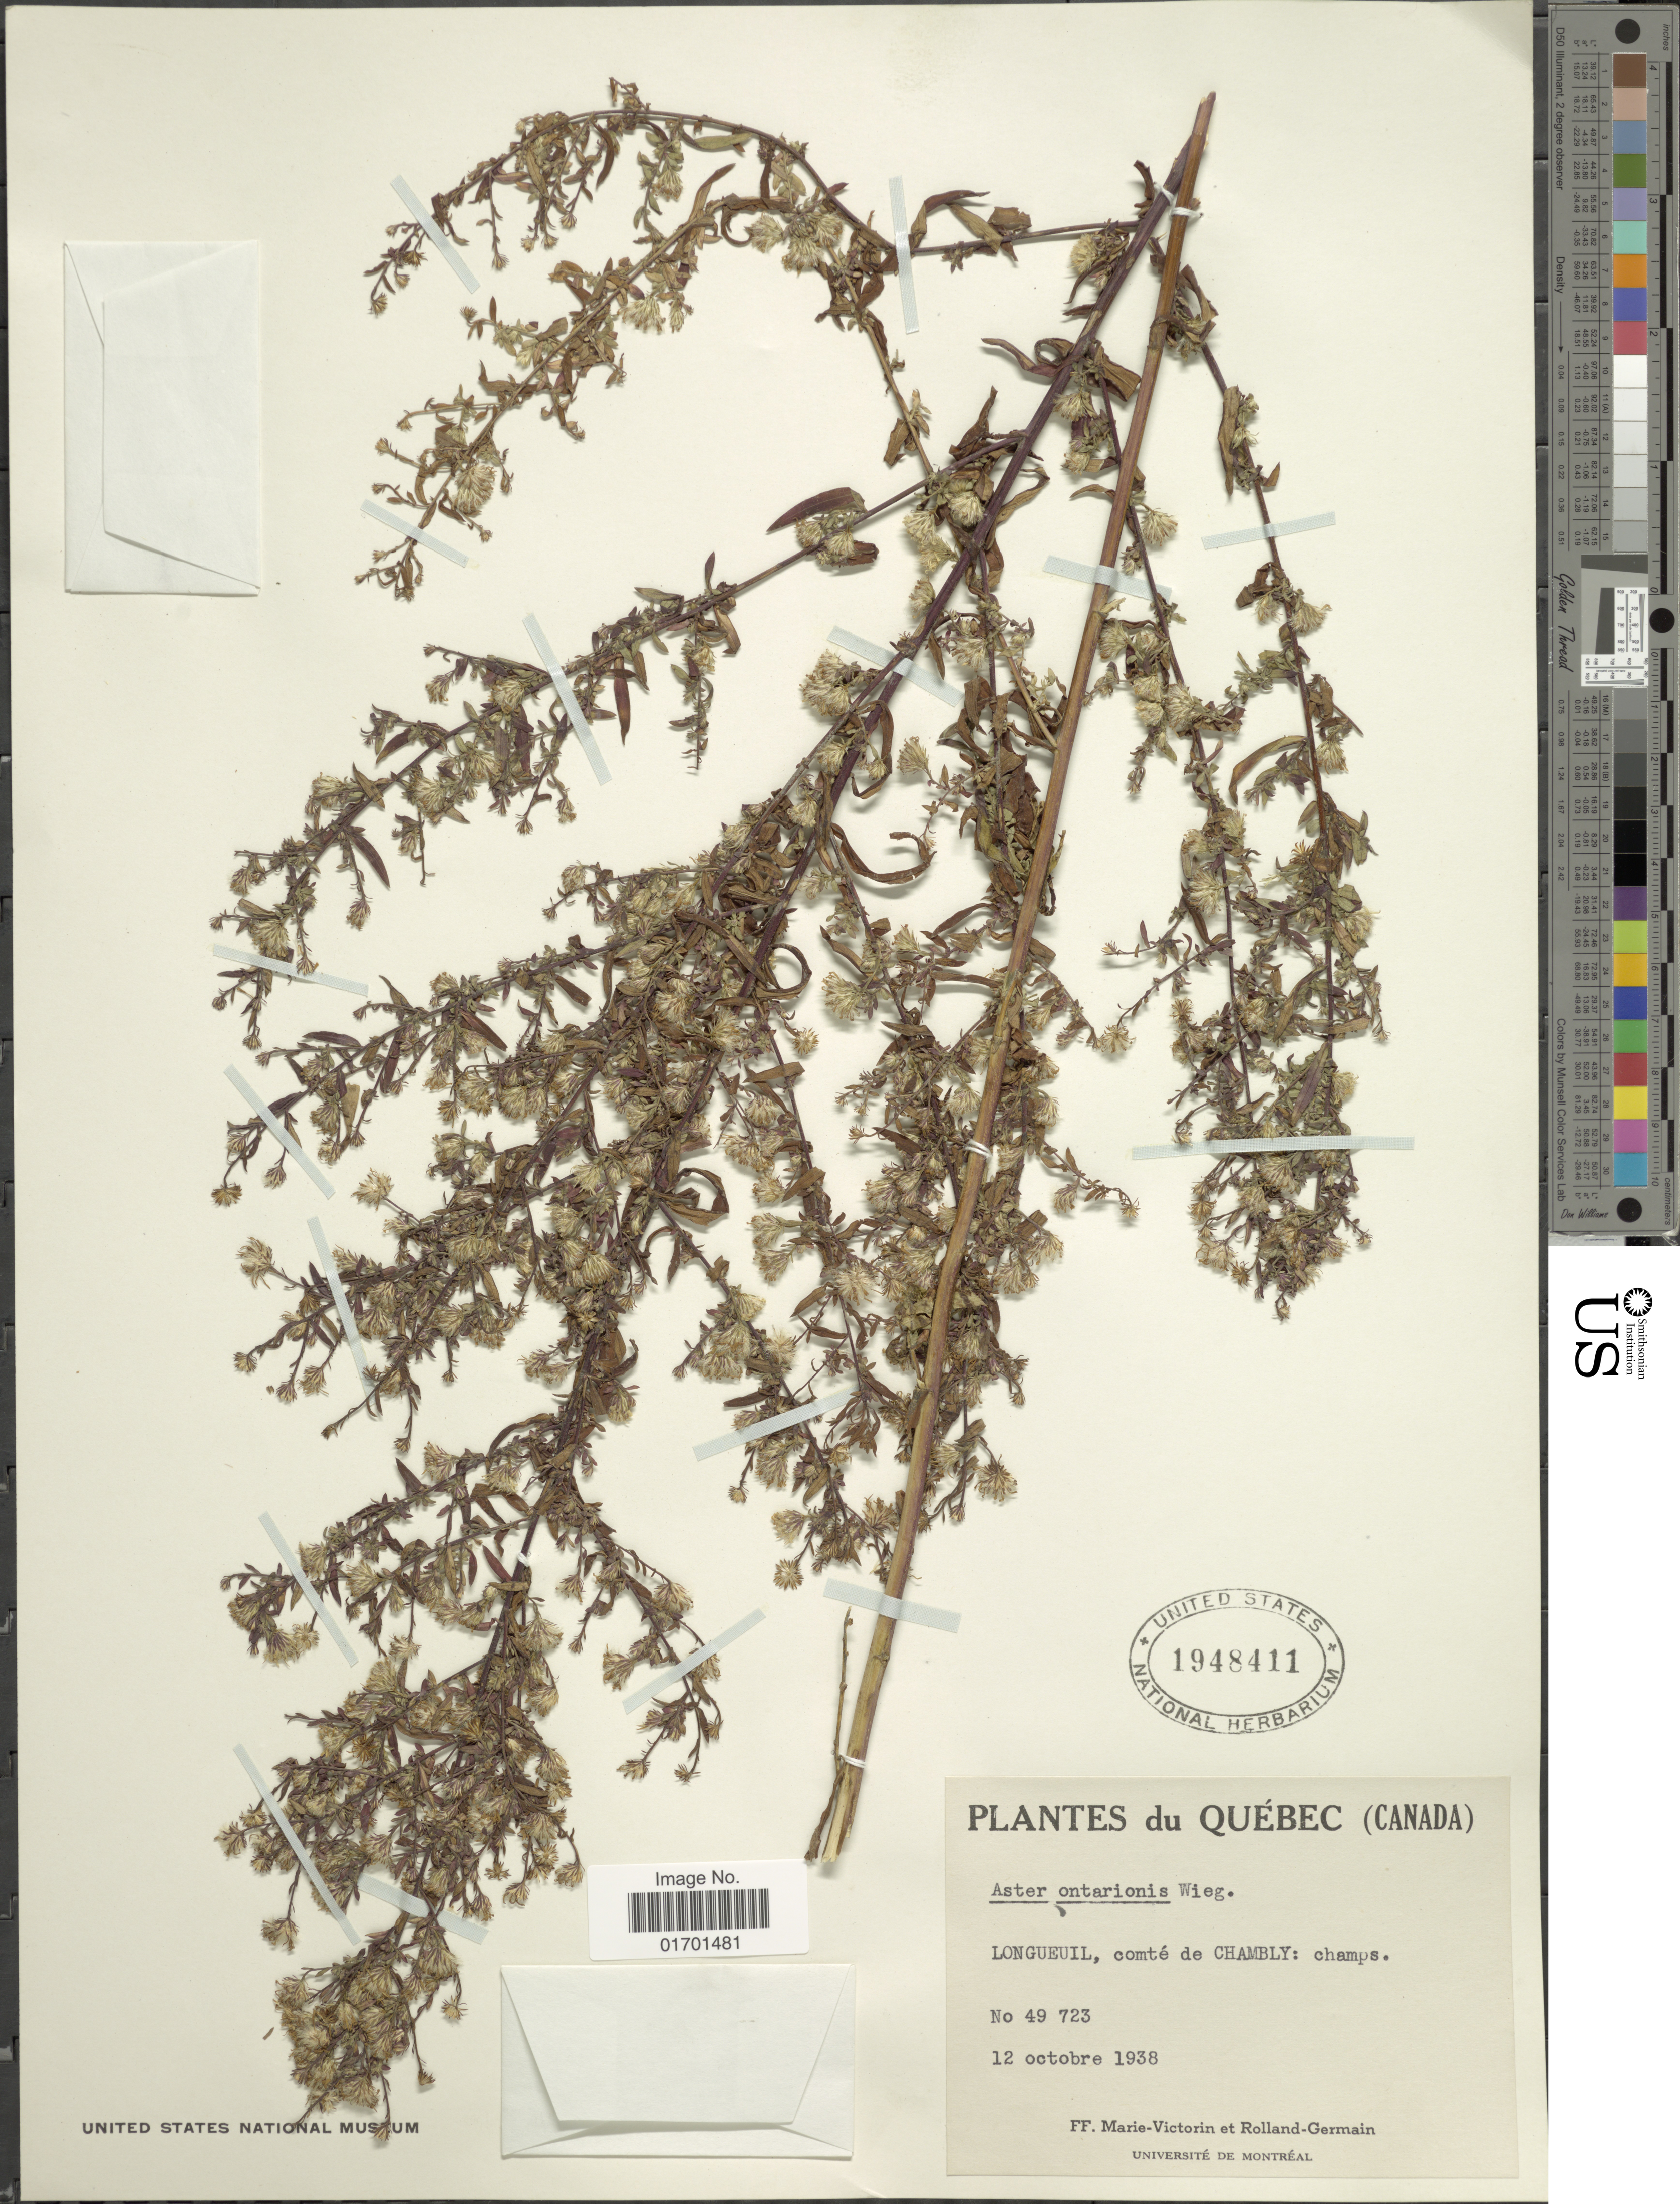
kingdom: Plantae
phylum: Tracheophyta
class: Magnoliopsida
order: Asterales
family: Asteraceae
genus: Symphyotrichum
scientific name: Symphyotrichum ontarionis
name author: (Wiegand) G.L. Nesom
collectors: F. Marie-Victorin & Rolland-Germain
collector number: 49723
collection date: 1938-10-12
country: Canada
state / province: Quebec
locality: Longueuil, comté de Chambly: champs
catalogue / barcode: US 1948411